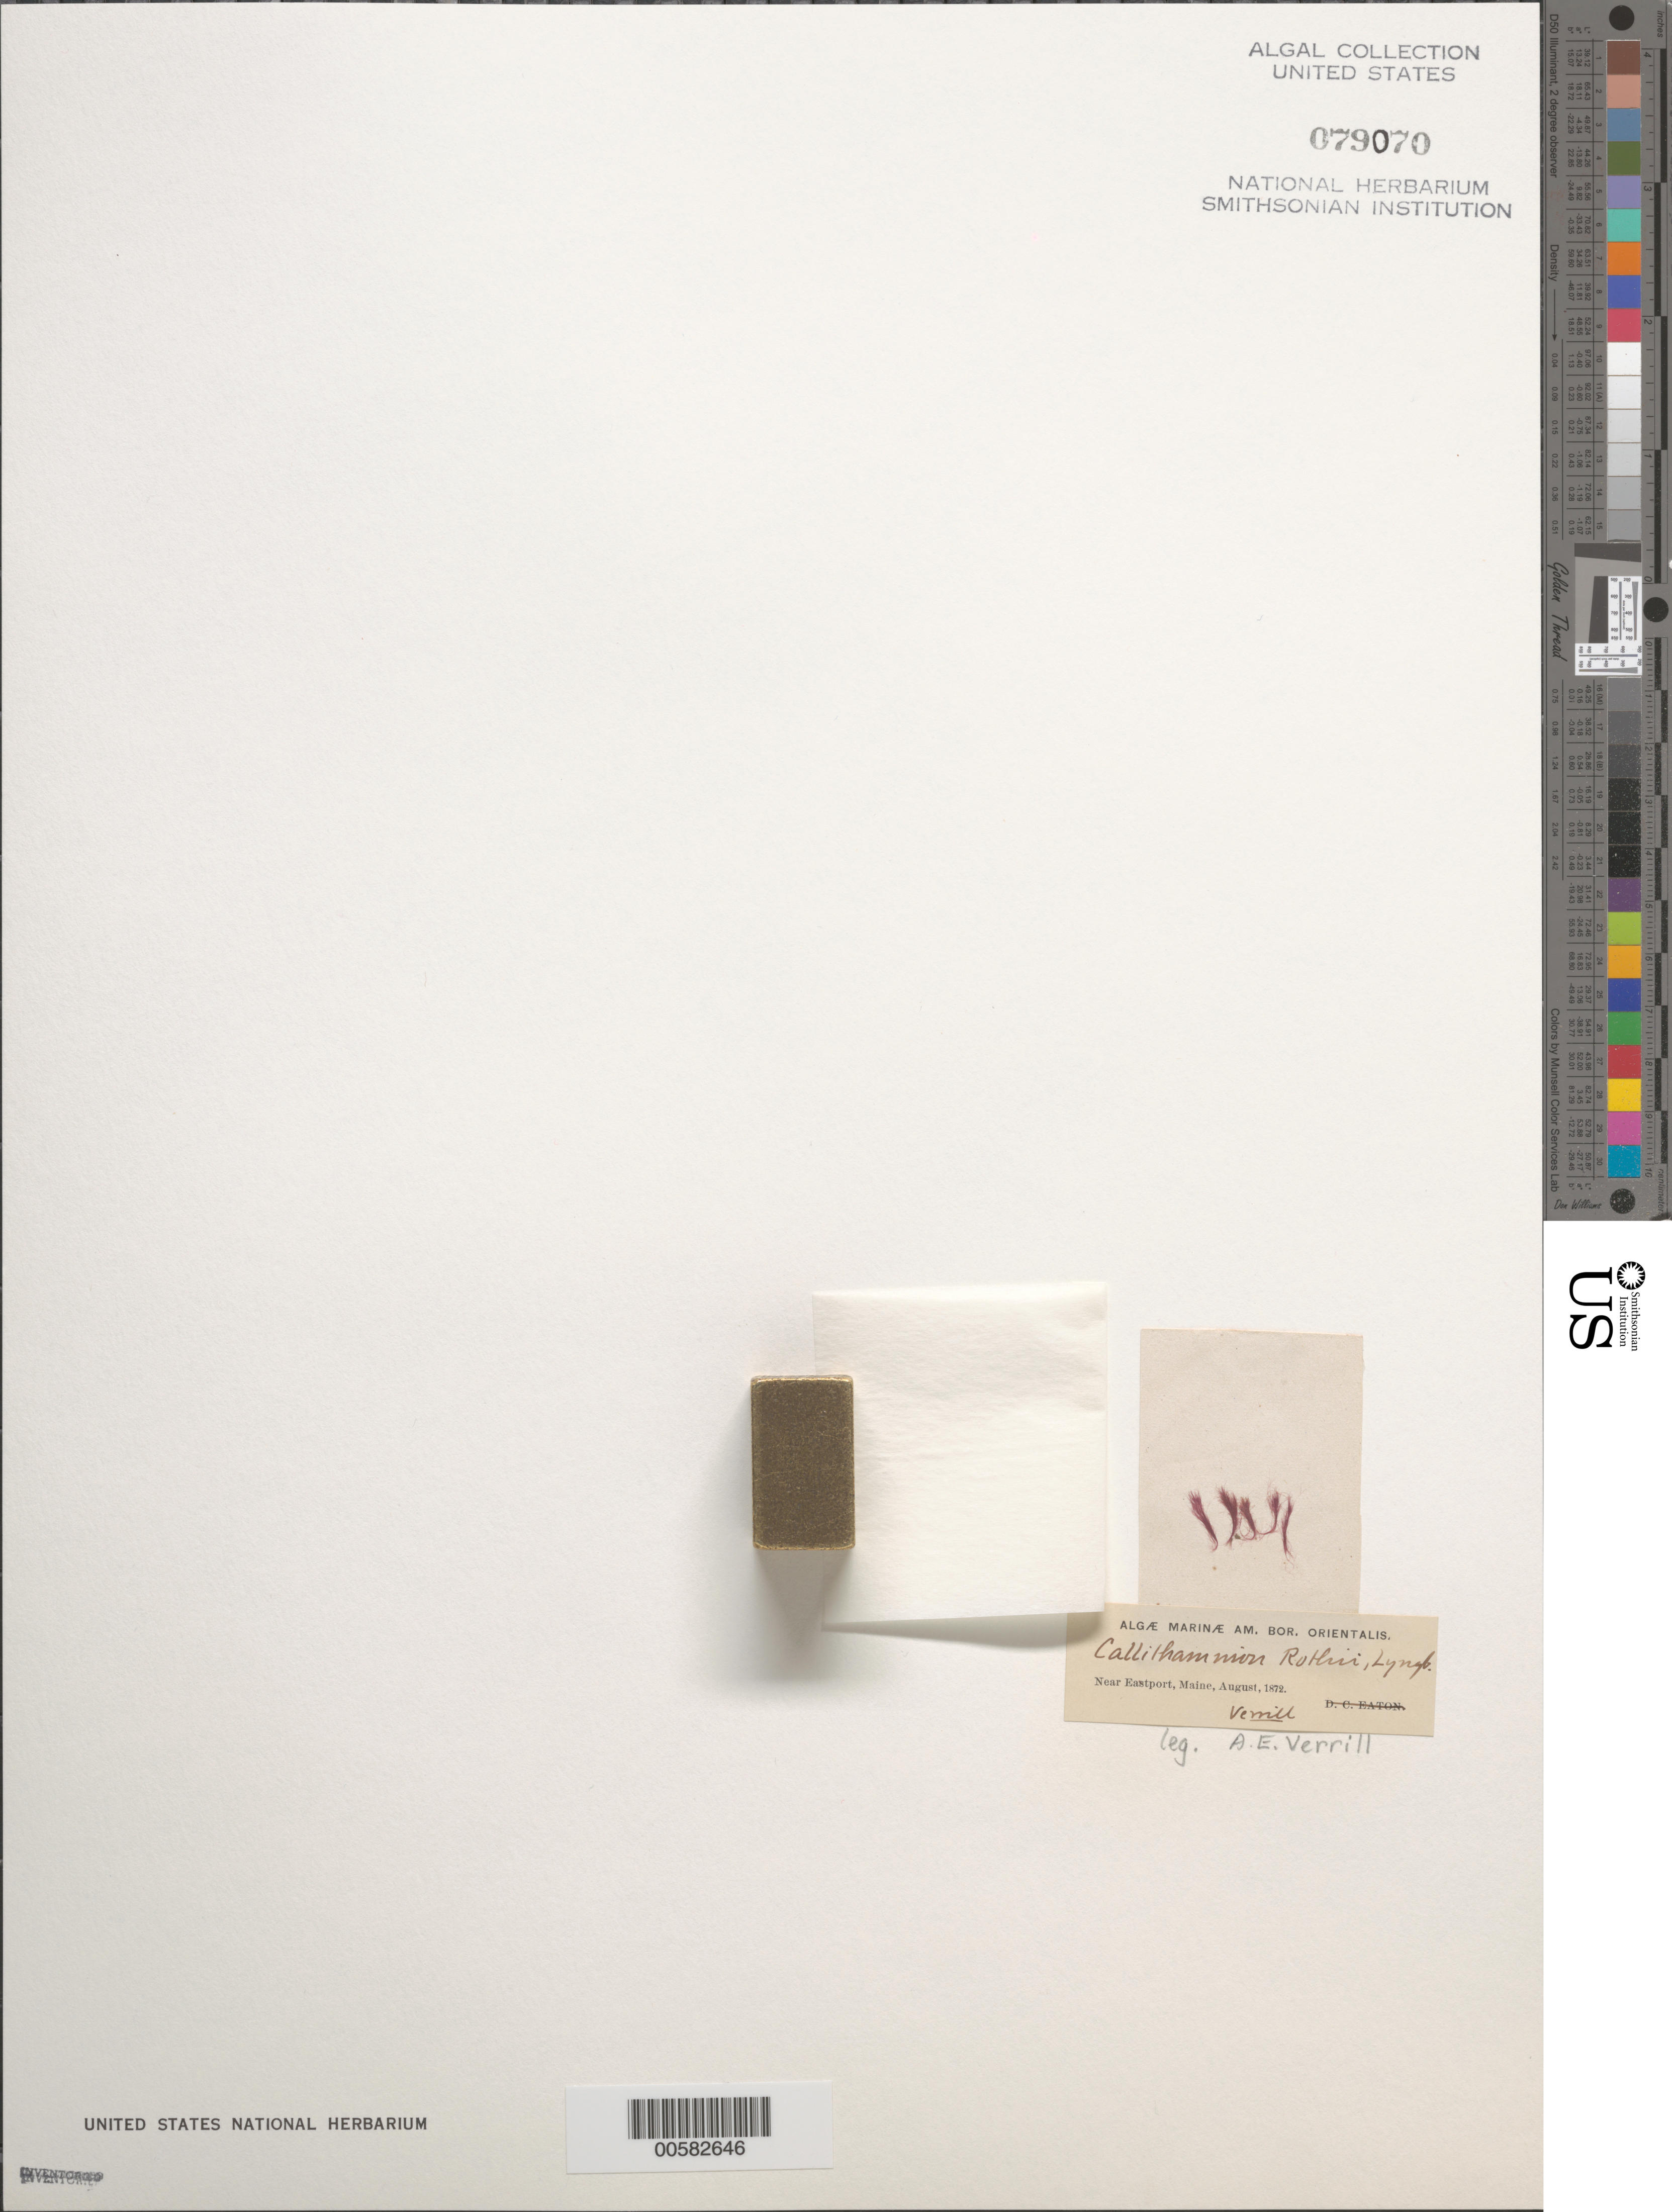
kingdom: Plantae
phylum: Rhodophyta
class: Florideophyceae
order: Acrochaetiales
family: Rhodochortonaceae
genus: Rhodochorton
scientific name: Rhodochorton purpureum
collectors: A. Verrill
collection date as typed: Aug 1872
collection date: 1872-08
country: United States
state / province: Maine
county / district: Washington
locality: Near Eastport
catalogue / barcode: US 79070